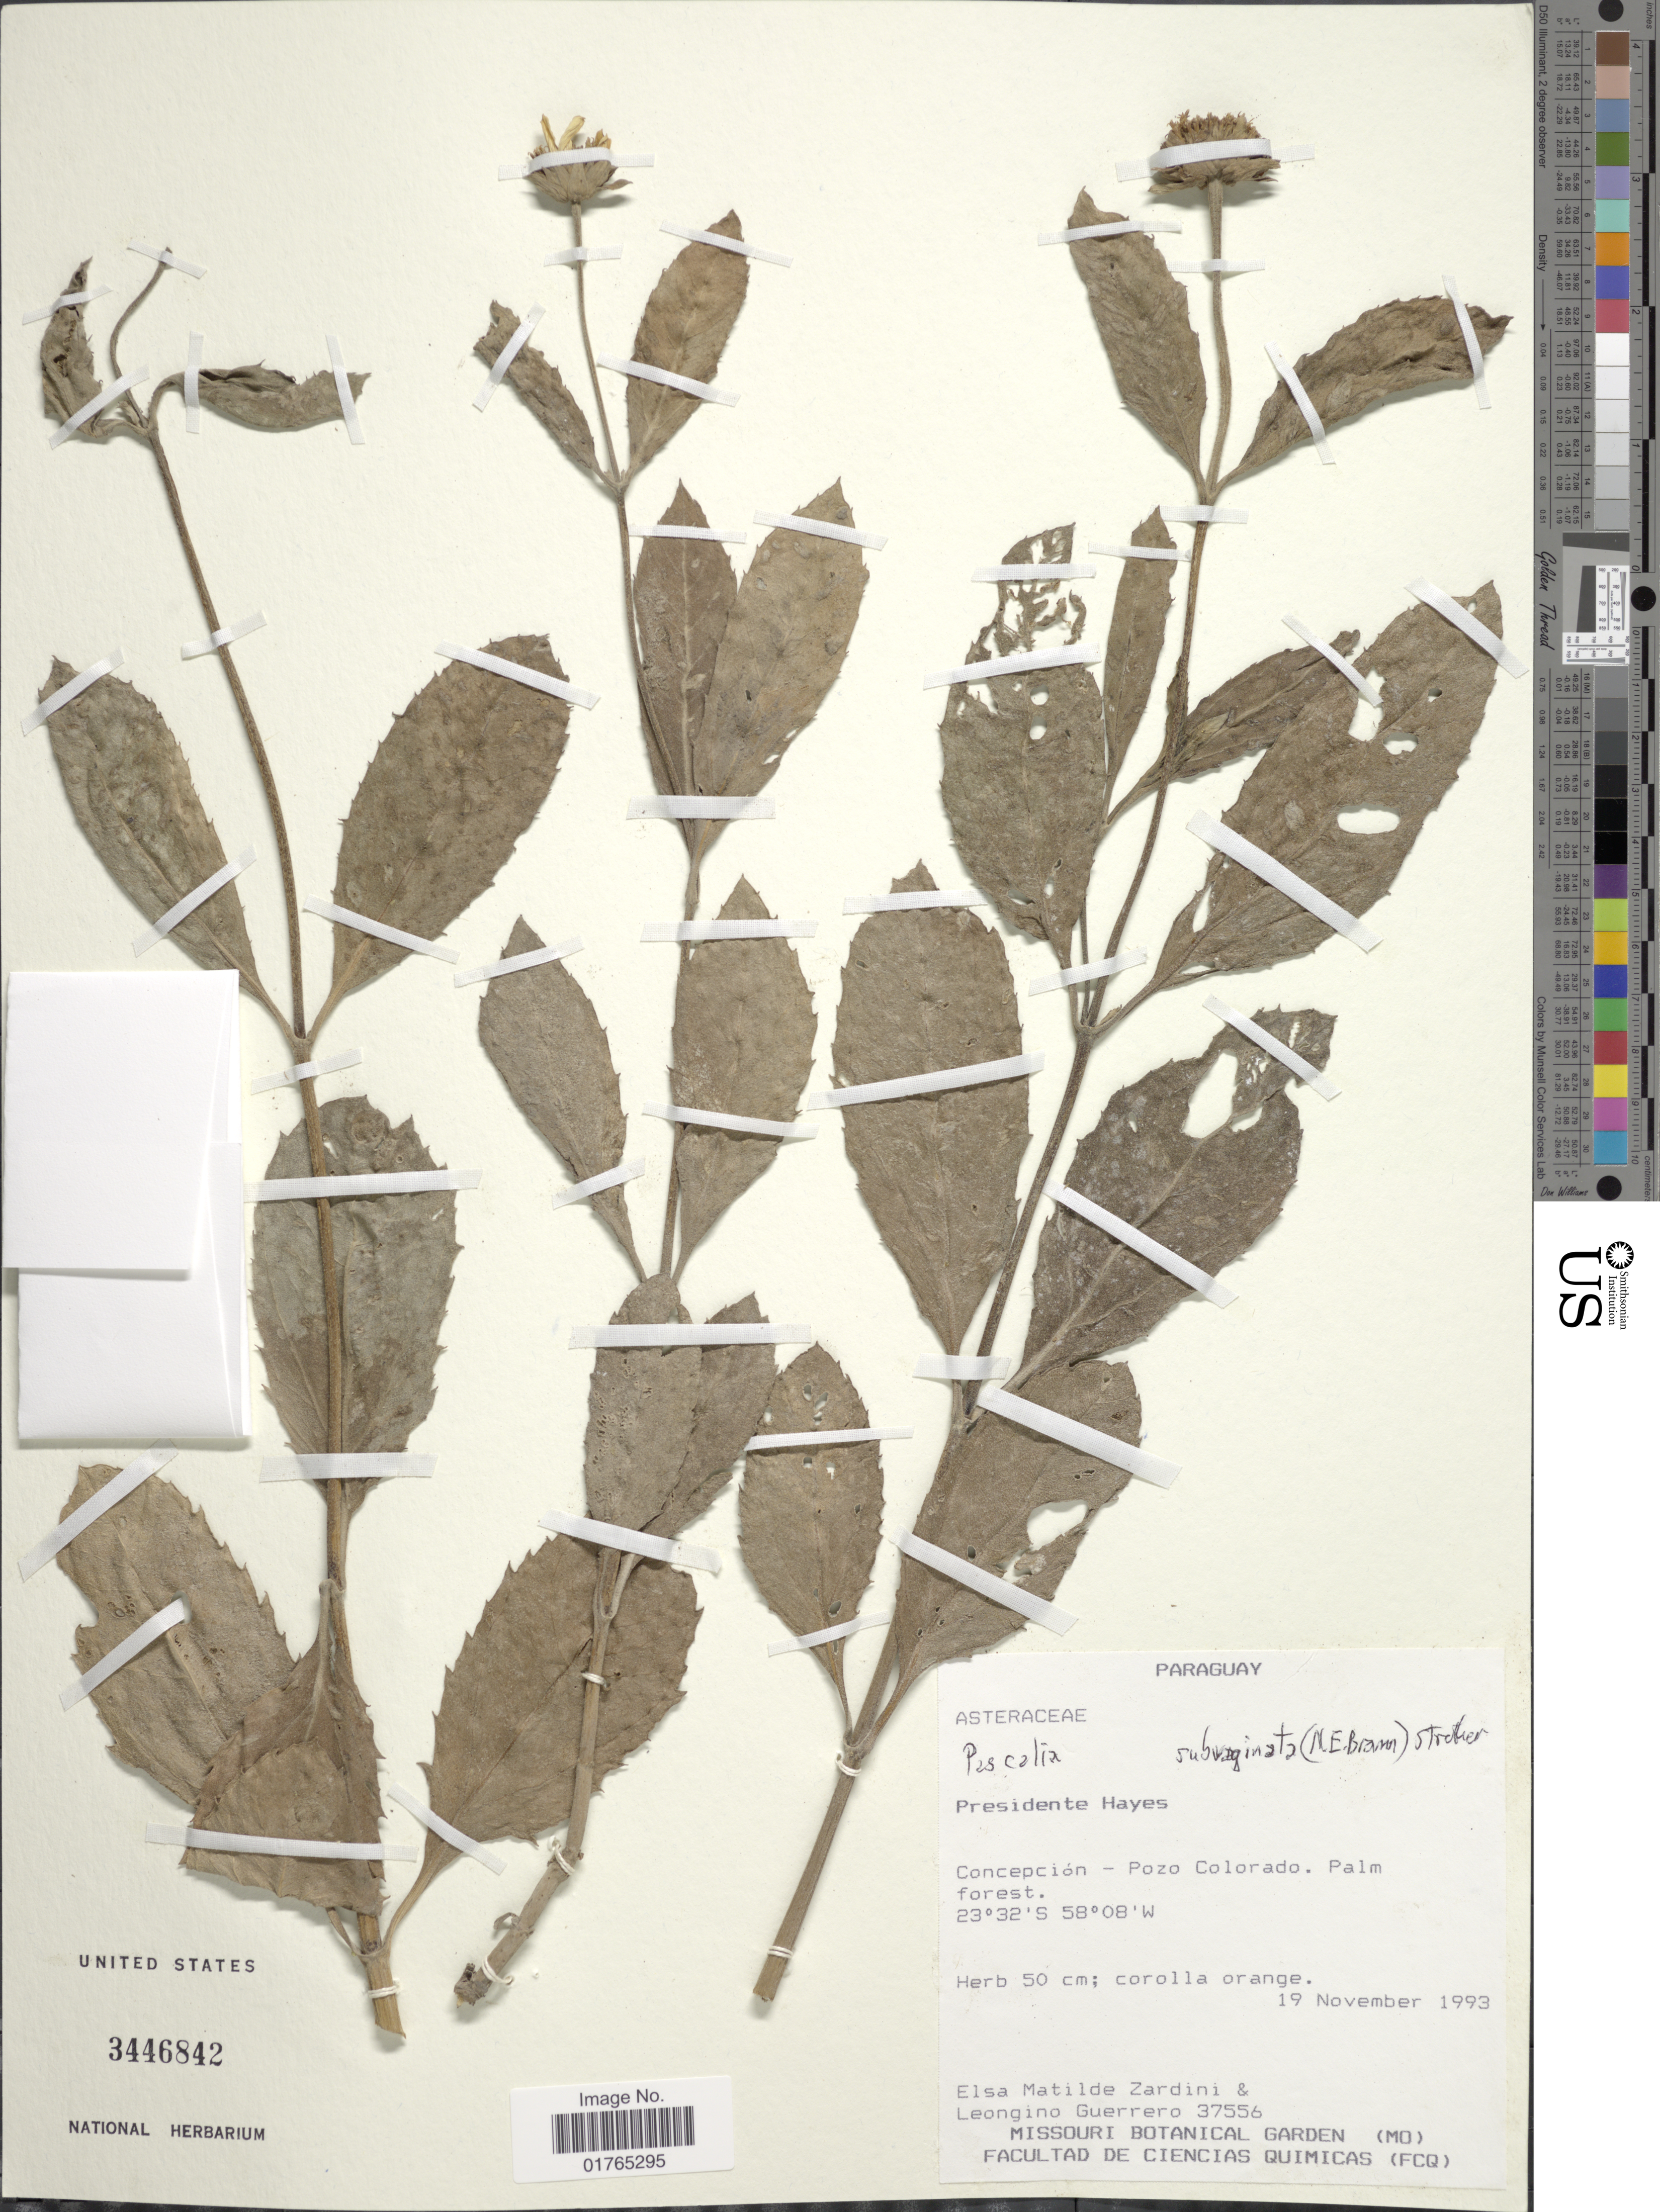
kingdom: Plantae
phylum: Tracheophyta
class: Magnoliopsida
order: Asterales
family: Asteraceae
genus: Pascalia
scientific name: Pascalia subvaginata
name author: (N.E. Br.) Strother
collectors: E. M. Zardini & L. Guerrero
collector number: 37556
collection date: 1993-11-19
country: Paraguay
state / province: Presidente Hayes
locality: Concepción, Pozo Colorado, Palm forest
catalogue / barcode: US 3446842